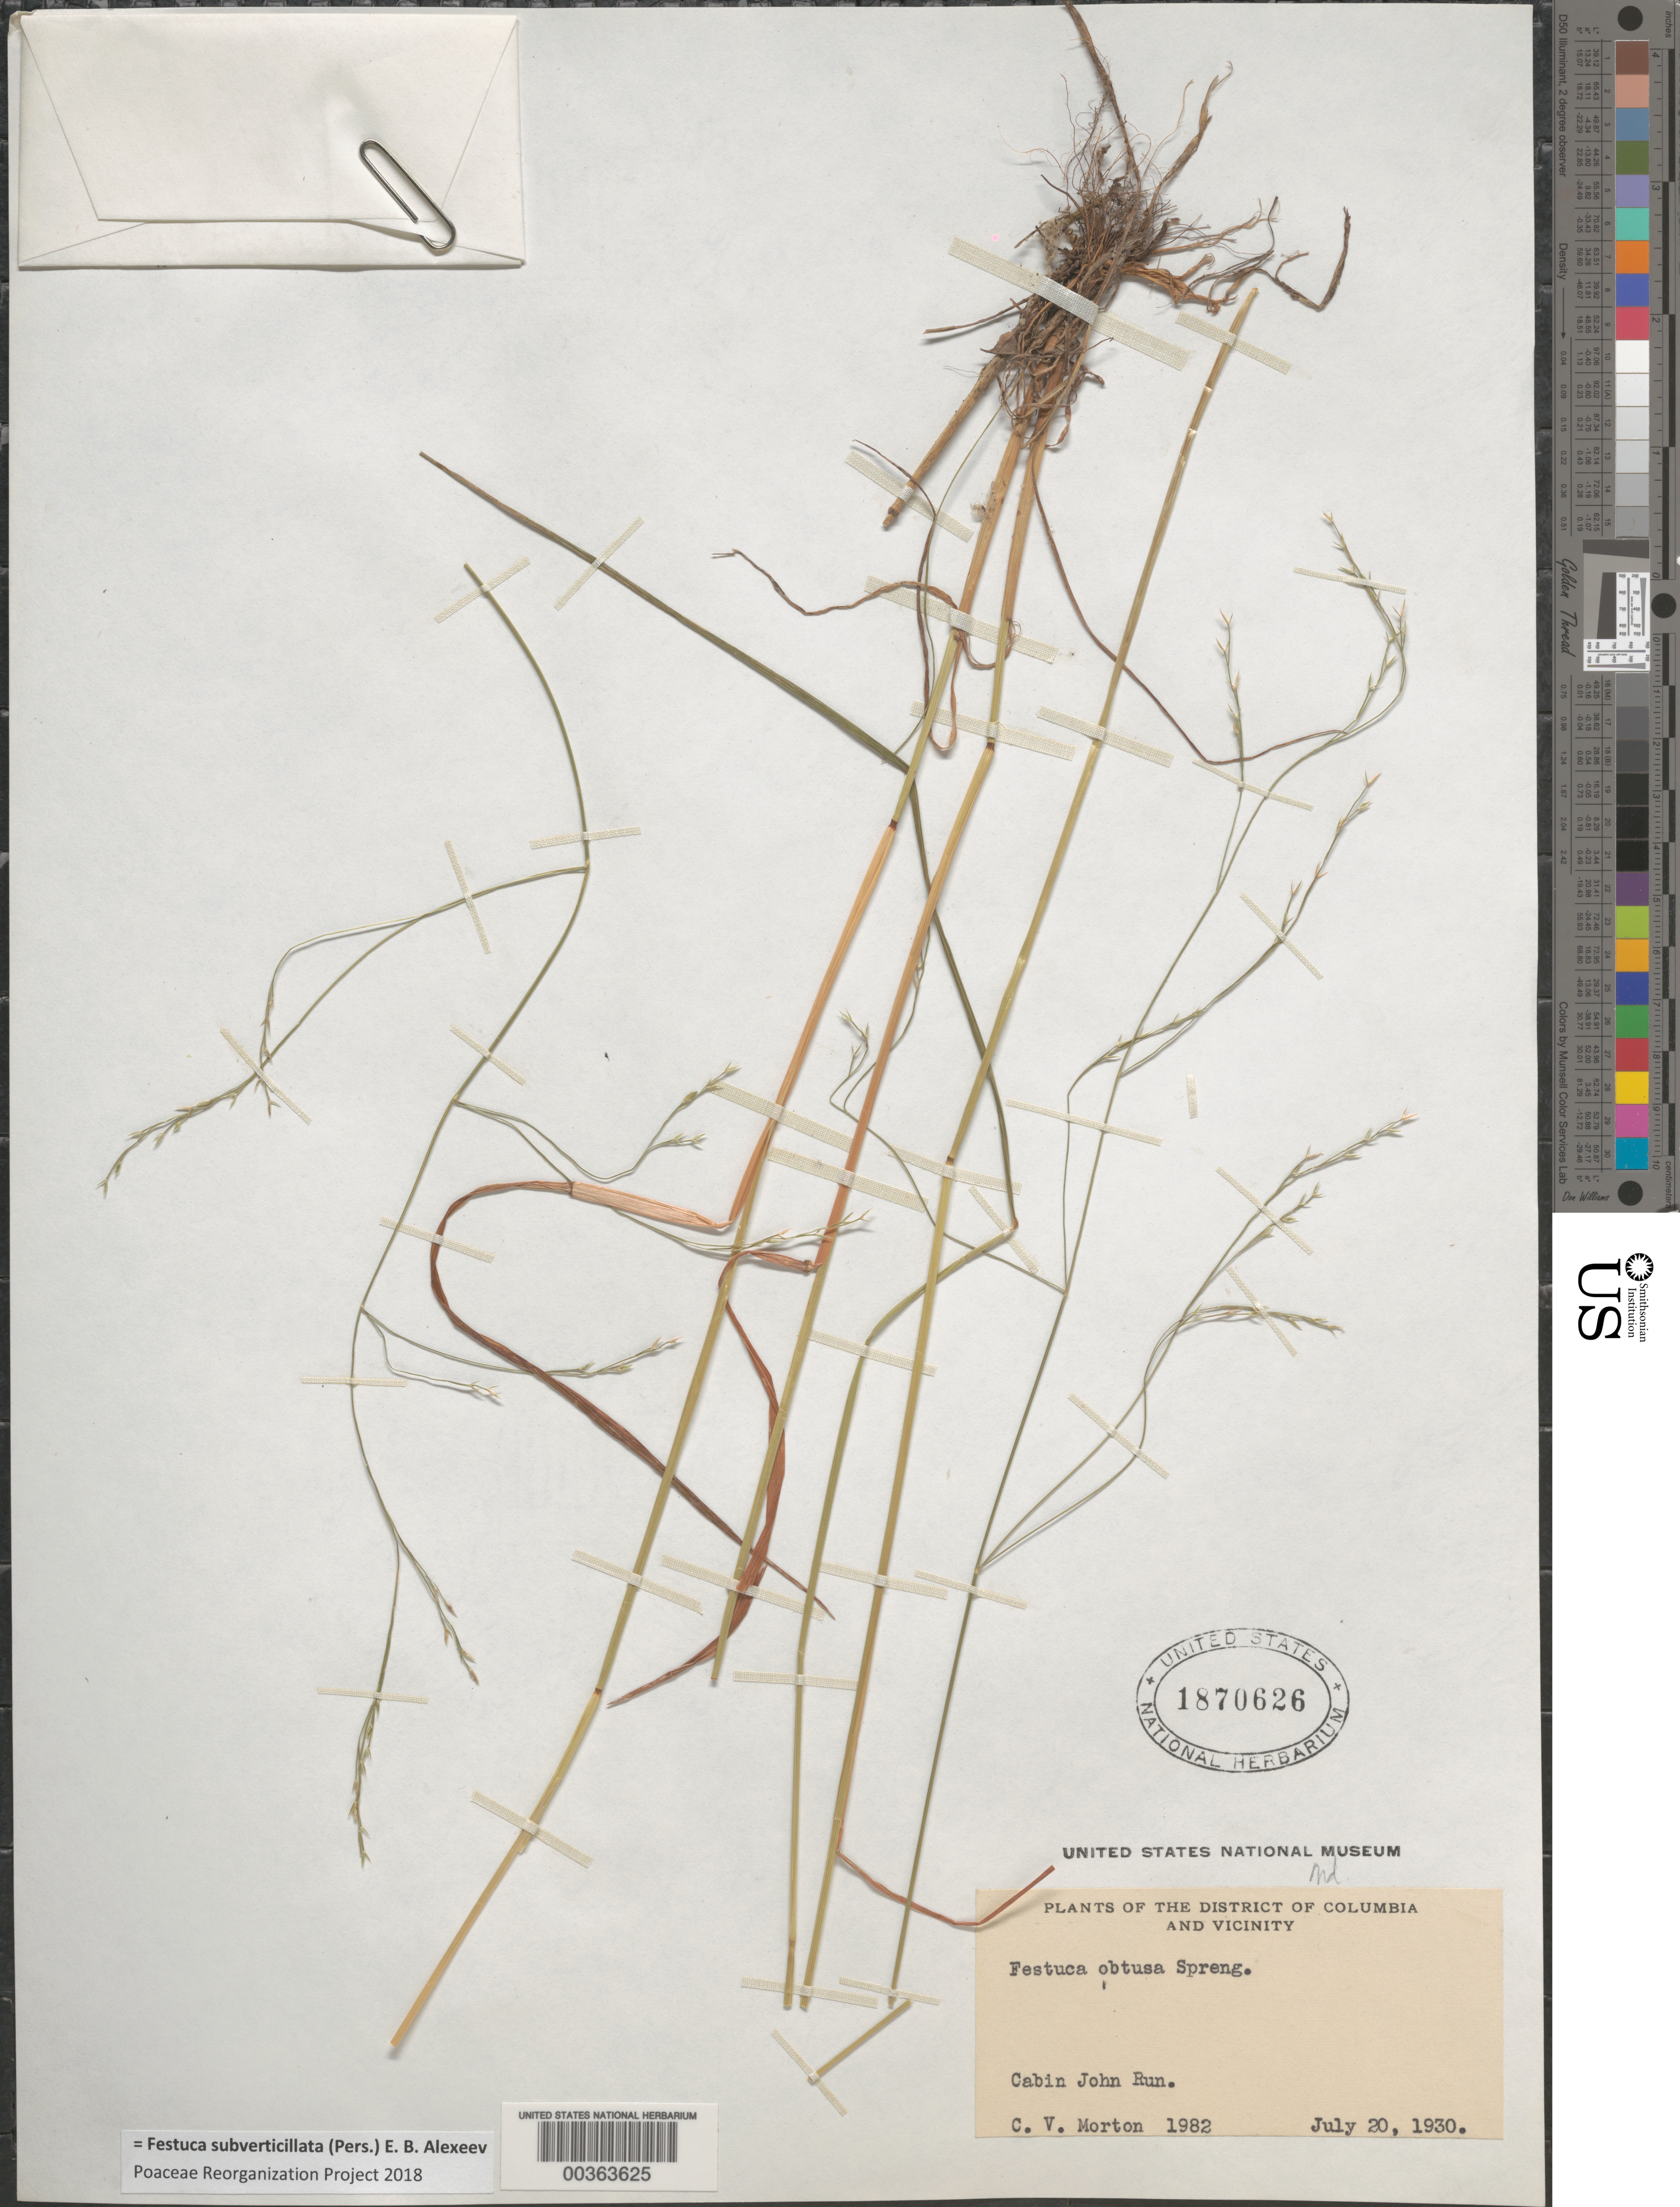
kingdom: Plantae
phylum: Tracheophyta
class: Liliopsida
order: Poales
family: Poaceae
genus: Festuca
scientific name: Festuca subverticillata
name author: (Pers.) E.B. Alexeev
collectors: C. V. Morton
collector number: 1982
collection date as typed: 20 Jul 1930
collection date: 1930-07-20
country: United States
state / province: Maryland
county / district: Montgomery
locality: Cabin John Run C. & O. Canal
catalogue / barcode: US 1870626